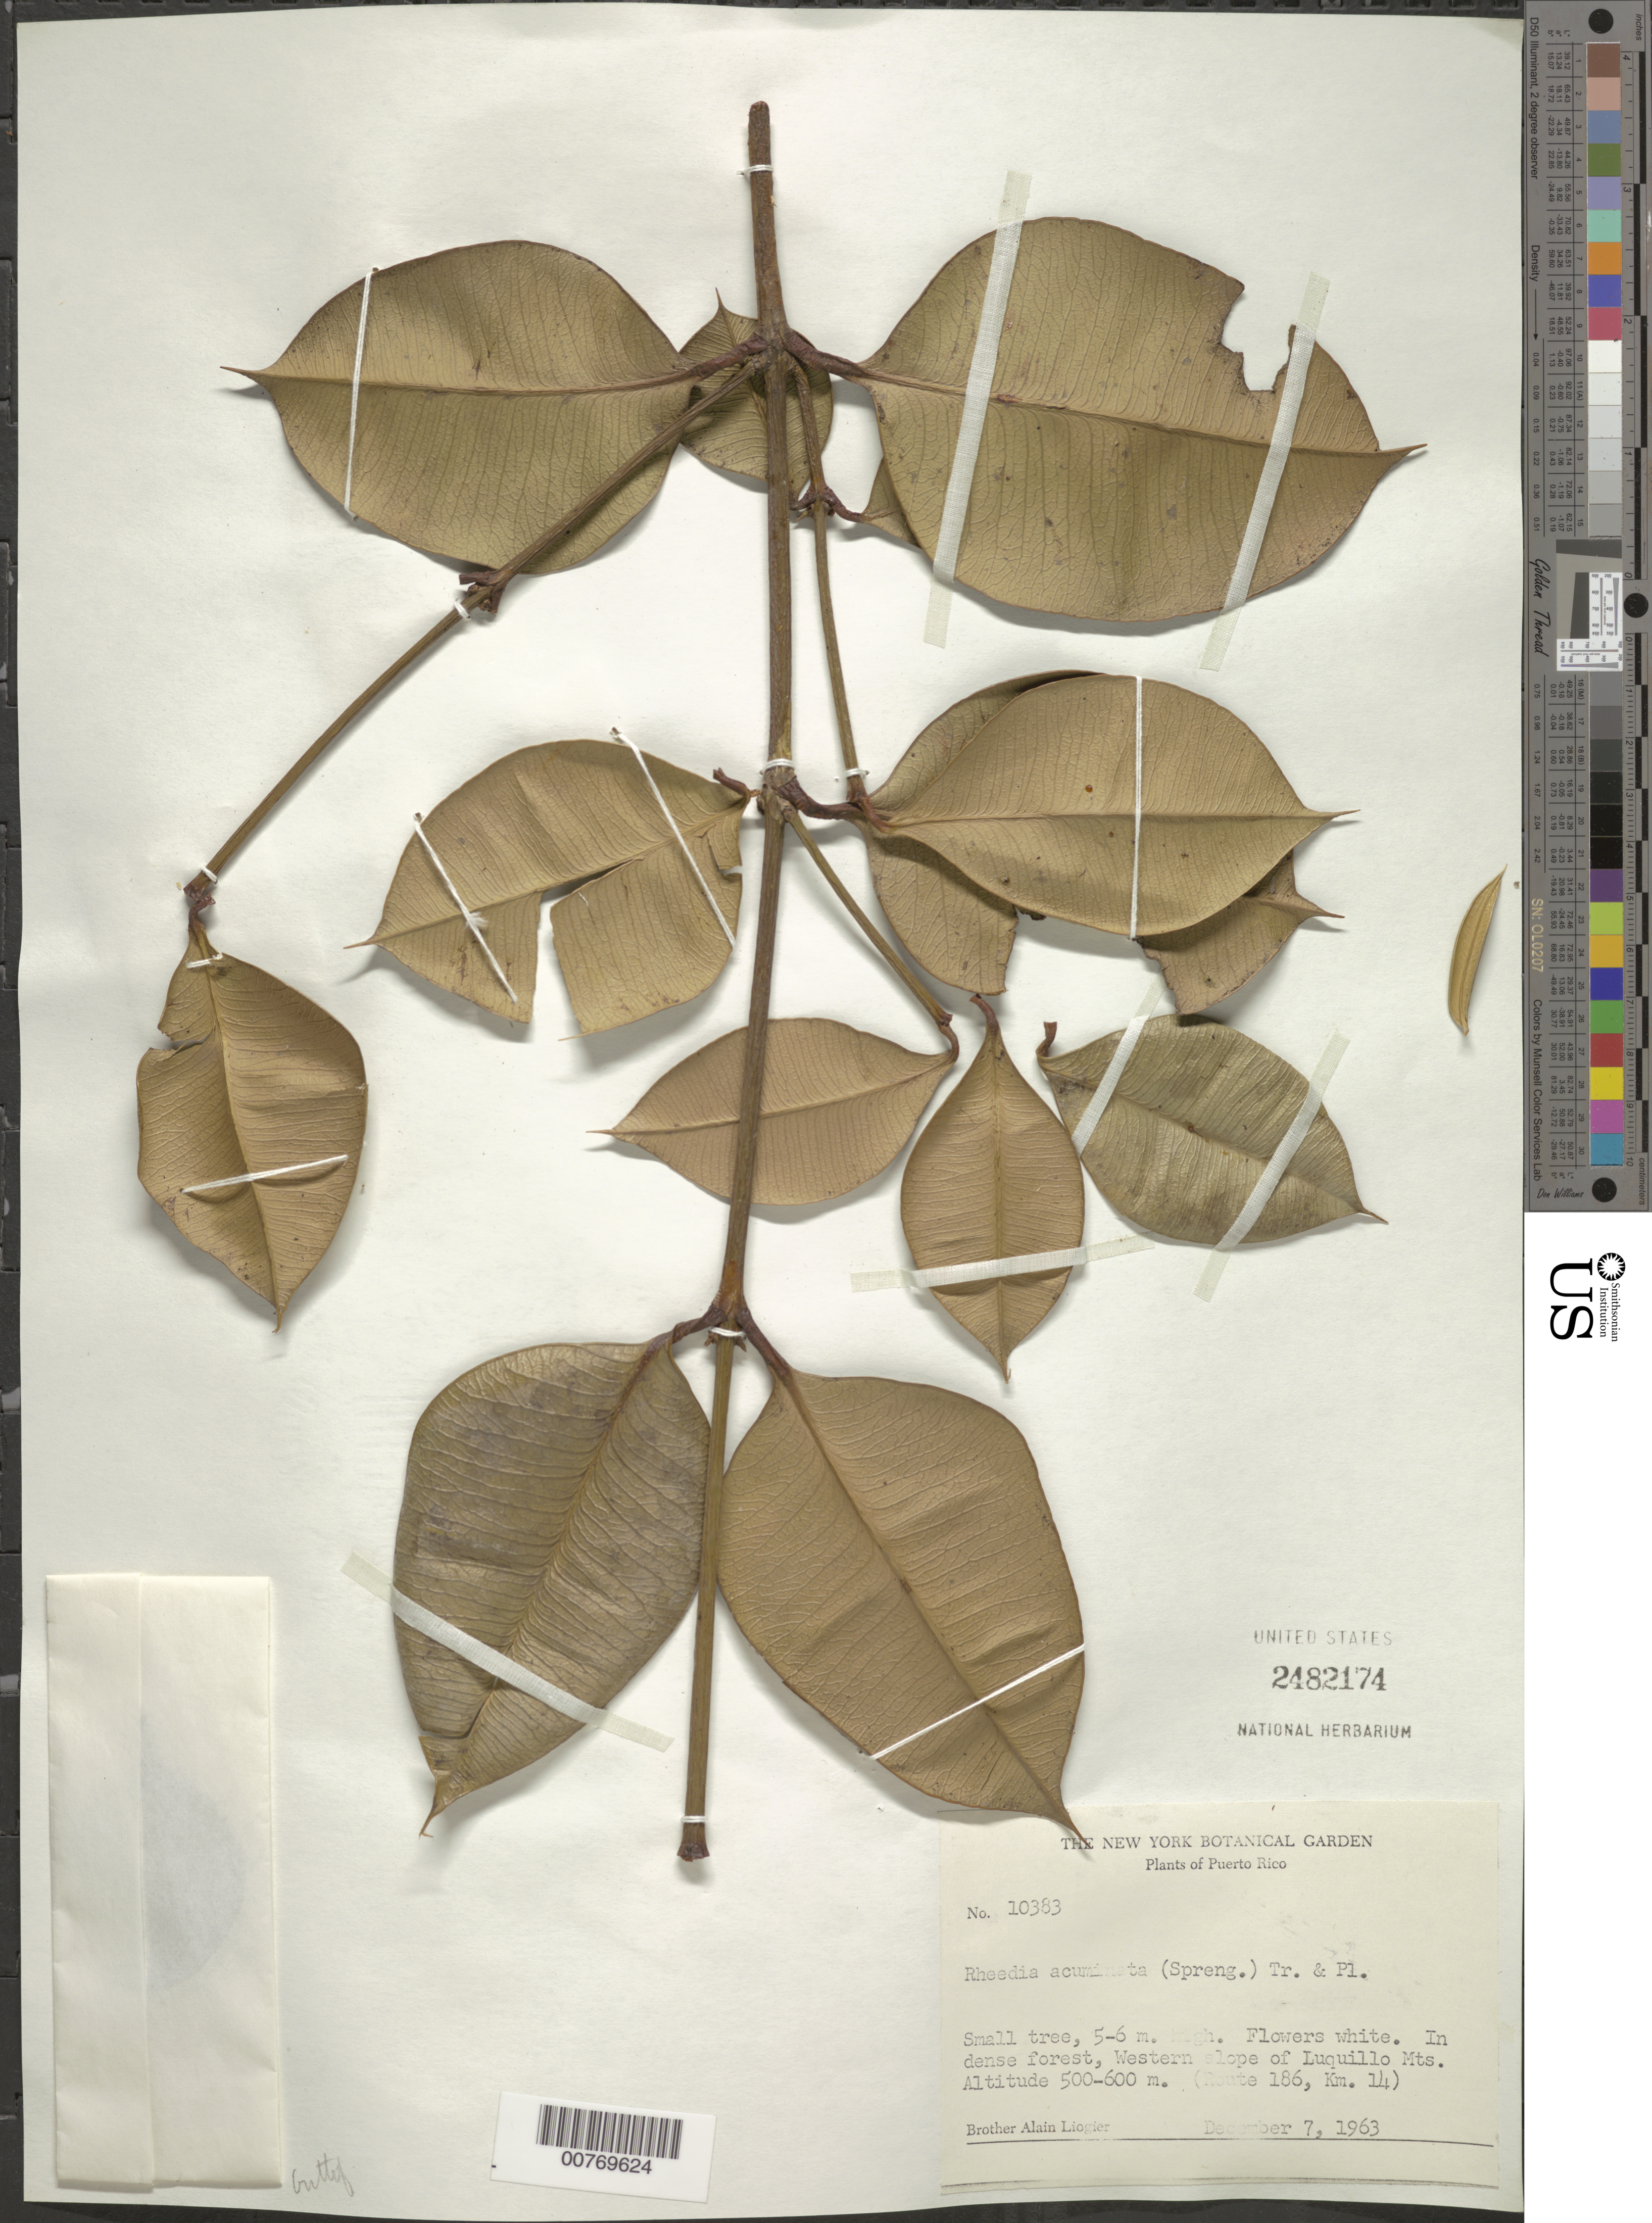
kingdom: Plantae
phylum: Tracheophyta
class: Magnoliopsida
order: Malpighiales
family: Clusiaceae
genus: Garcinia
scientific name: Garcinia portoricensis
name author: (Urb.) Alain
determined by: Breckon, G. J.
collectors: A. H. Liogier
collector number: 10383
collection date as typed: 07 Dec 1963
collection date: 1963-12-07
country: Puerto Rico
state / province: Río Grande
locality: Western slope of Luquillo Mts, route 186, km 14.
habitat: Dense forest.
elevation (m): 500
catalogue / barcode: US 2482174